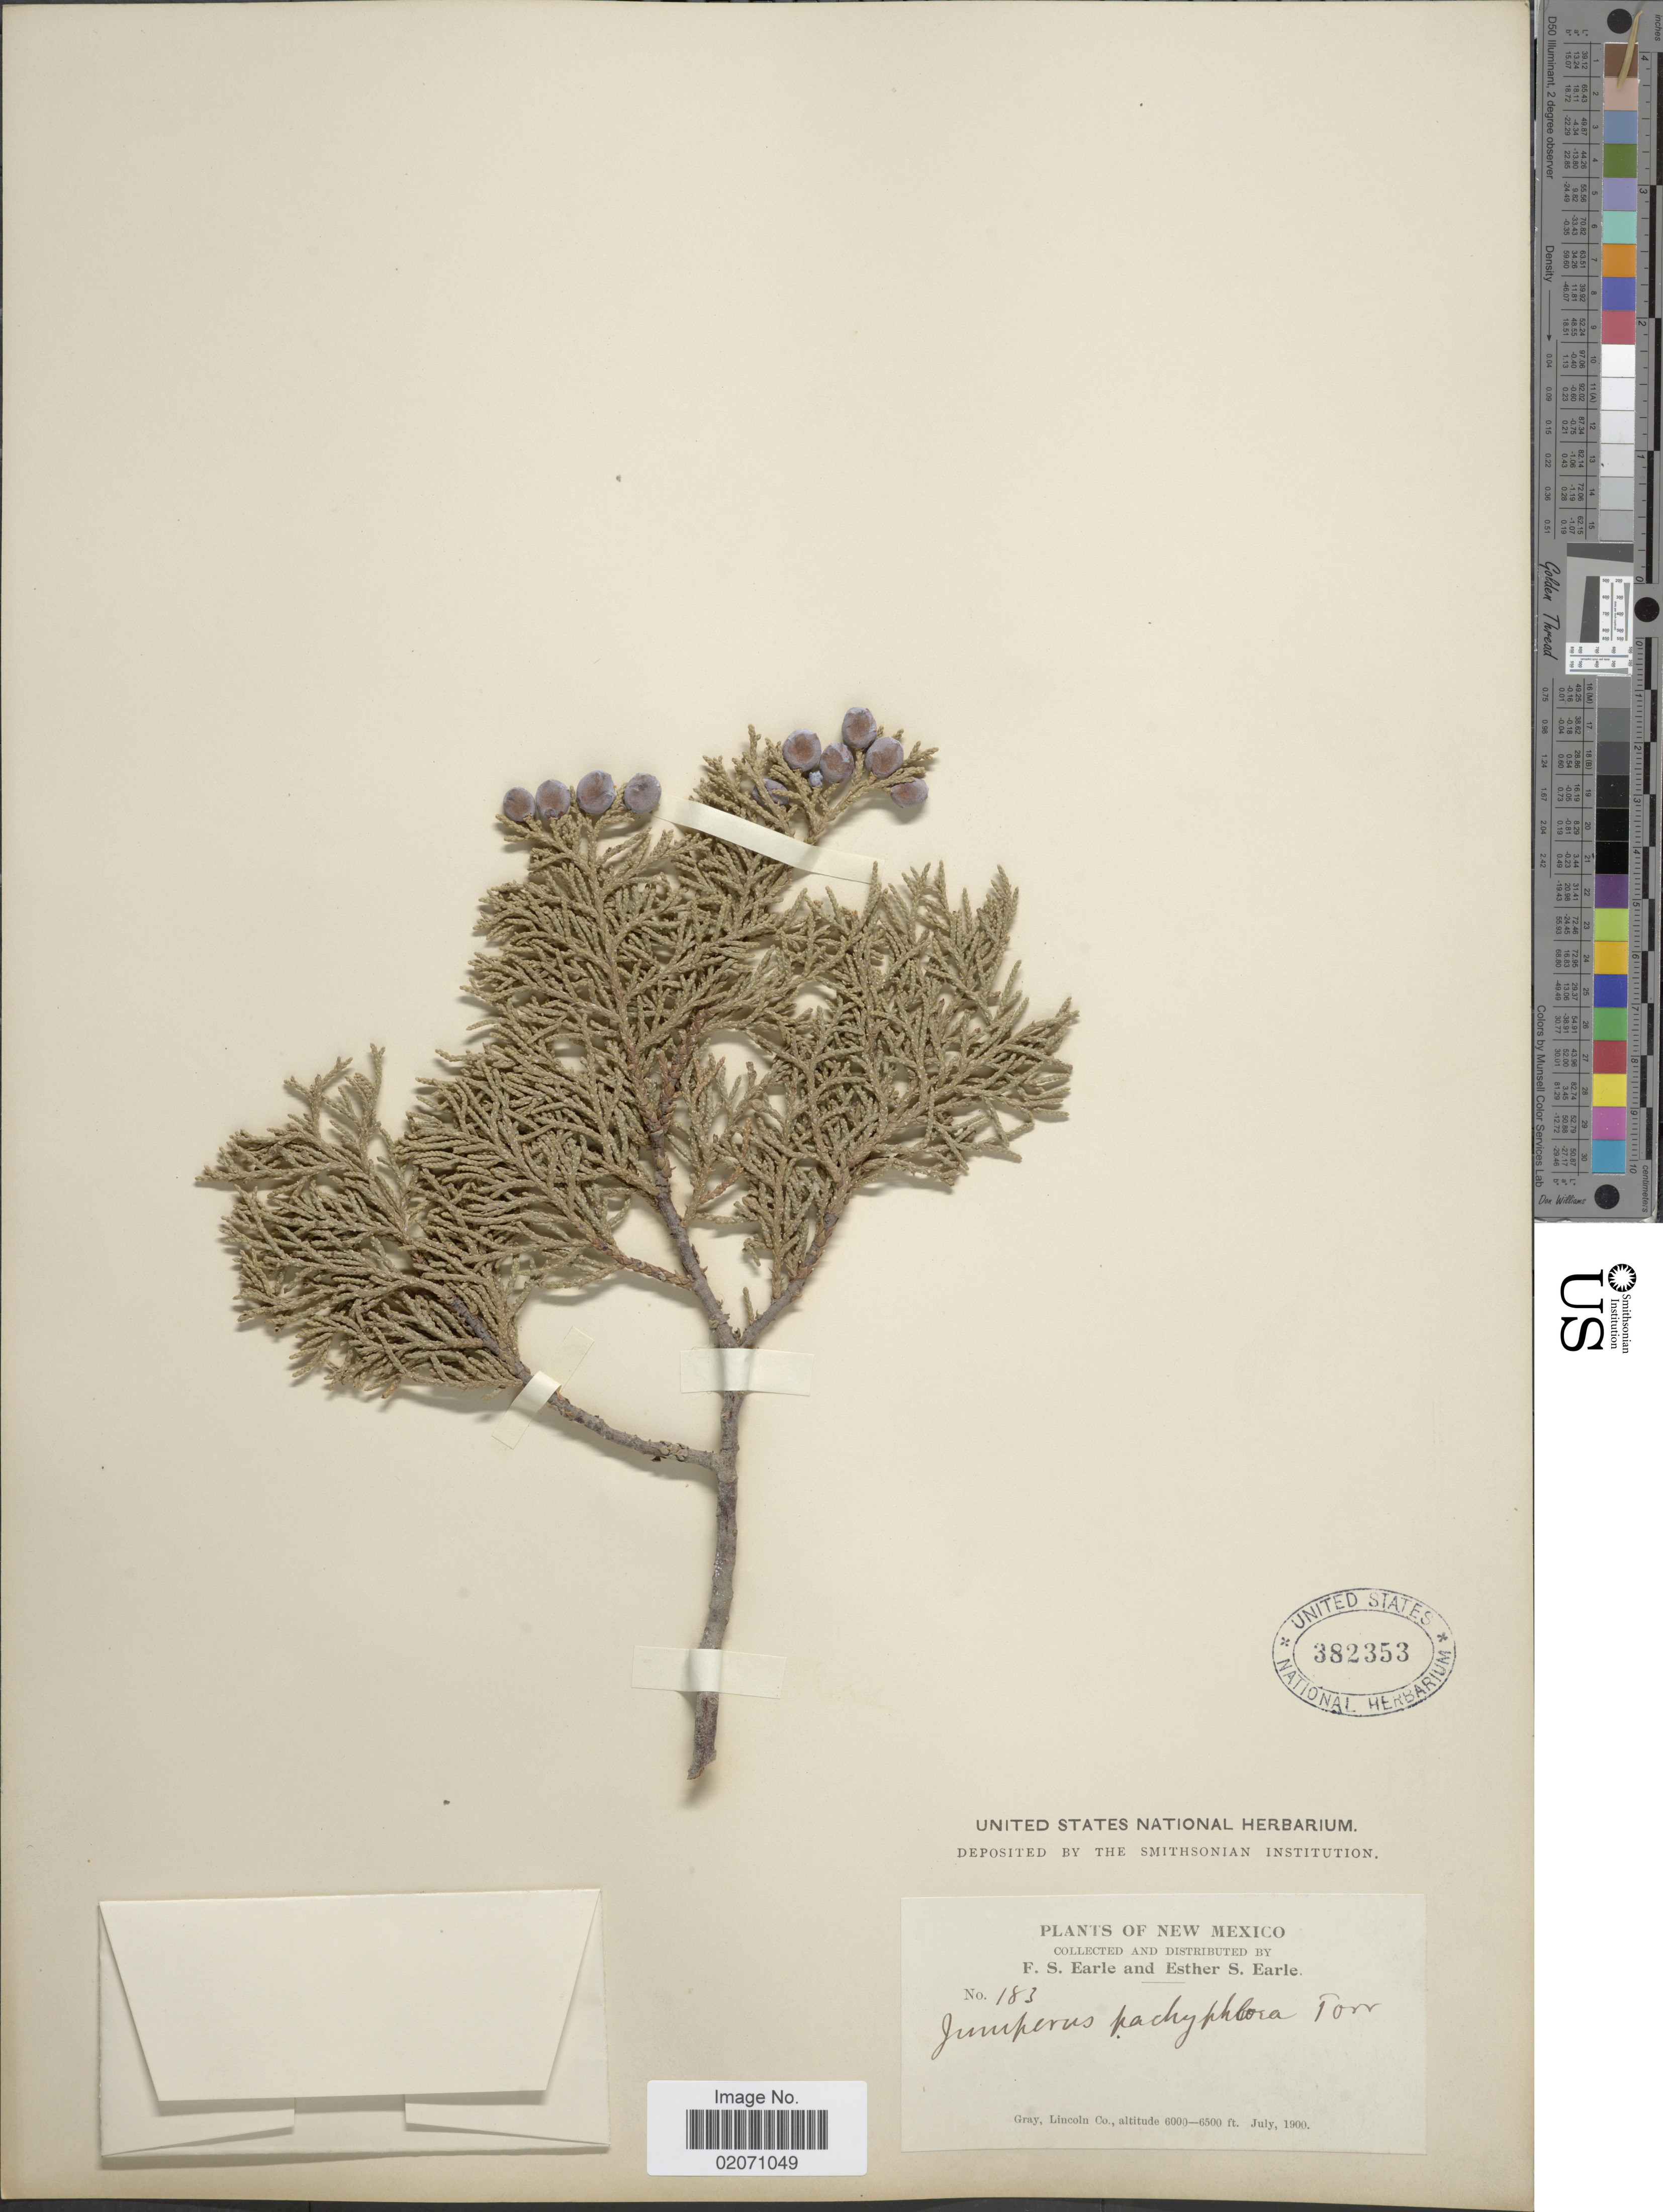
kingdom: Plantae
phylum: Tracheophyta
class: Pinopsida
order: Pinales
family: Cupressaceae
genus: Juniperus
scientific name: Juniperus deppeana var. pachyphlaea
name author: (Torr.) Martínez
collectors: F. S. Earle & E. S. Earle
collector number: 183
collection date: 1900-07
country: United States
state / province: New Mexico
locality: Gray, Lincoln Co.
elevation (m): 1829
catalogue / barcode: US 382353